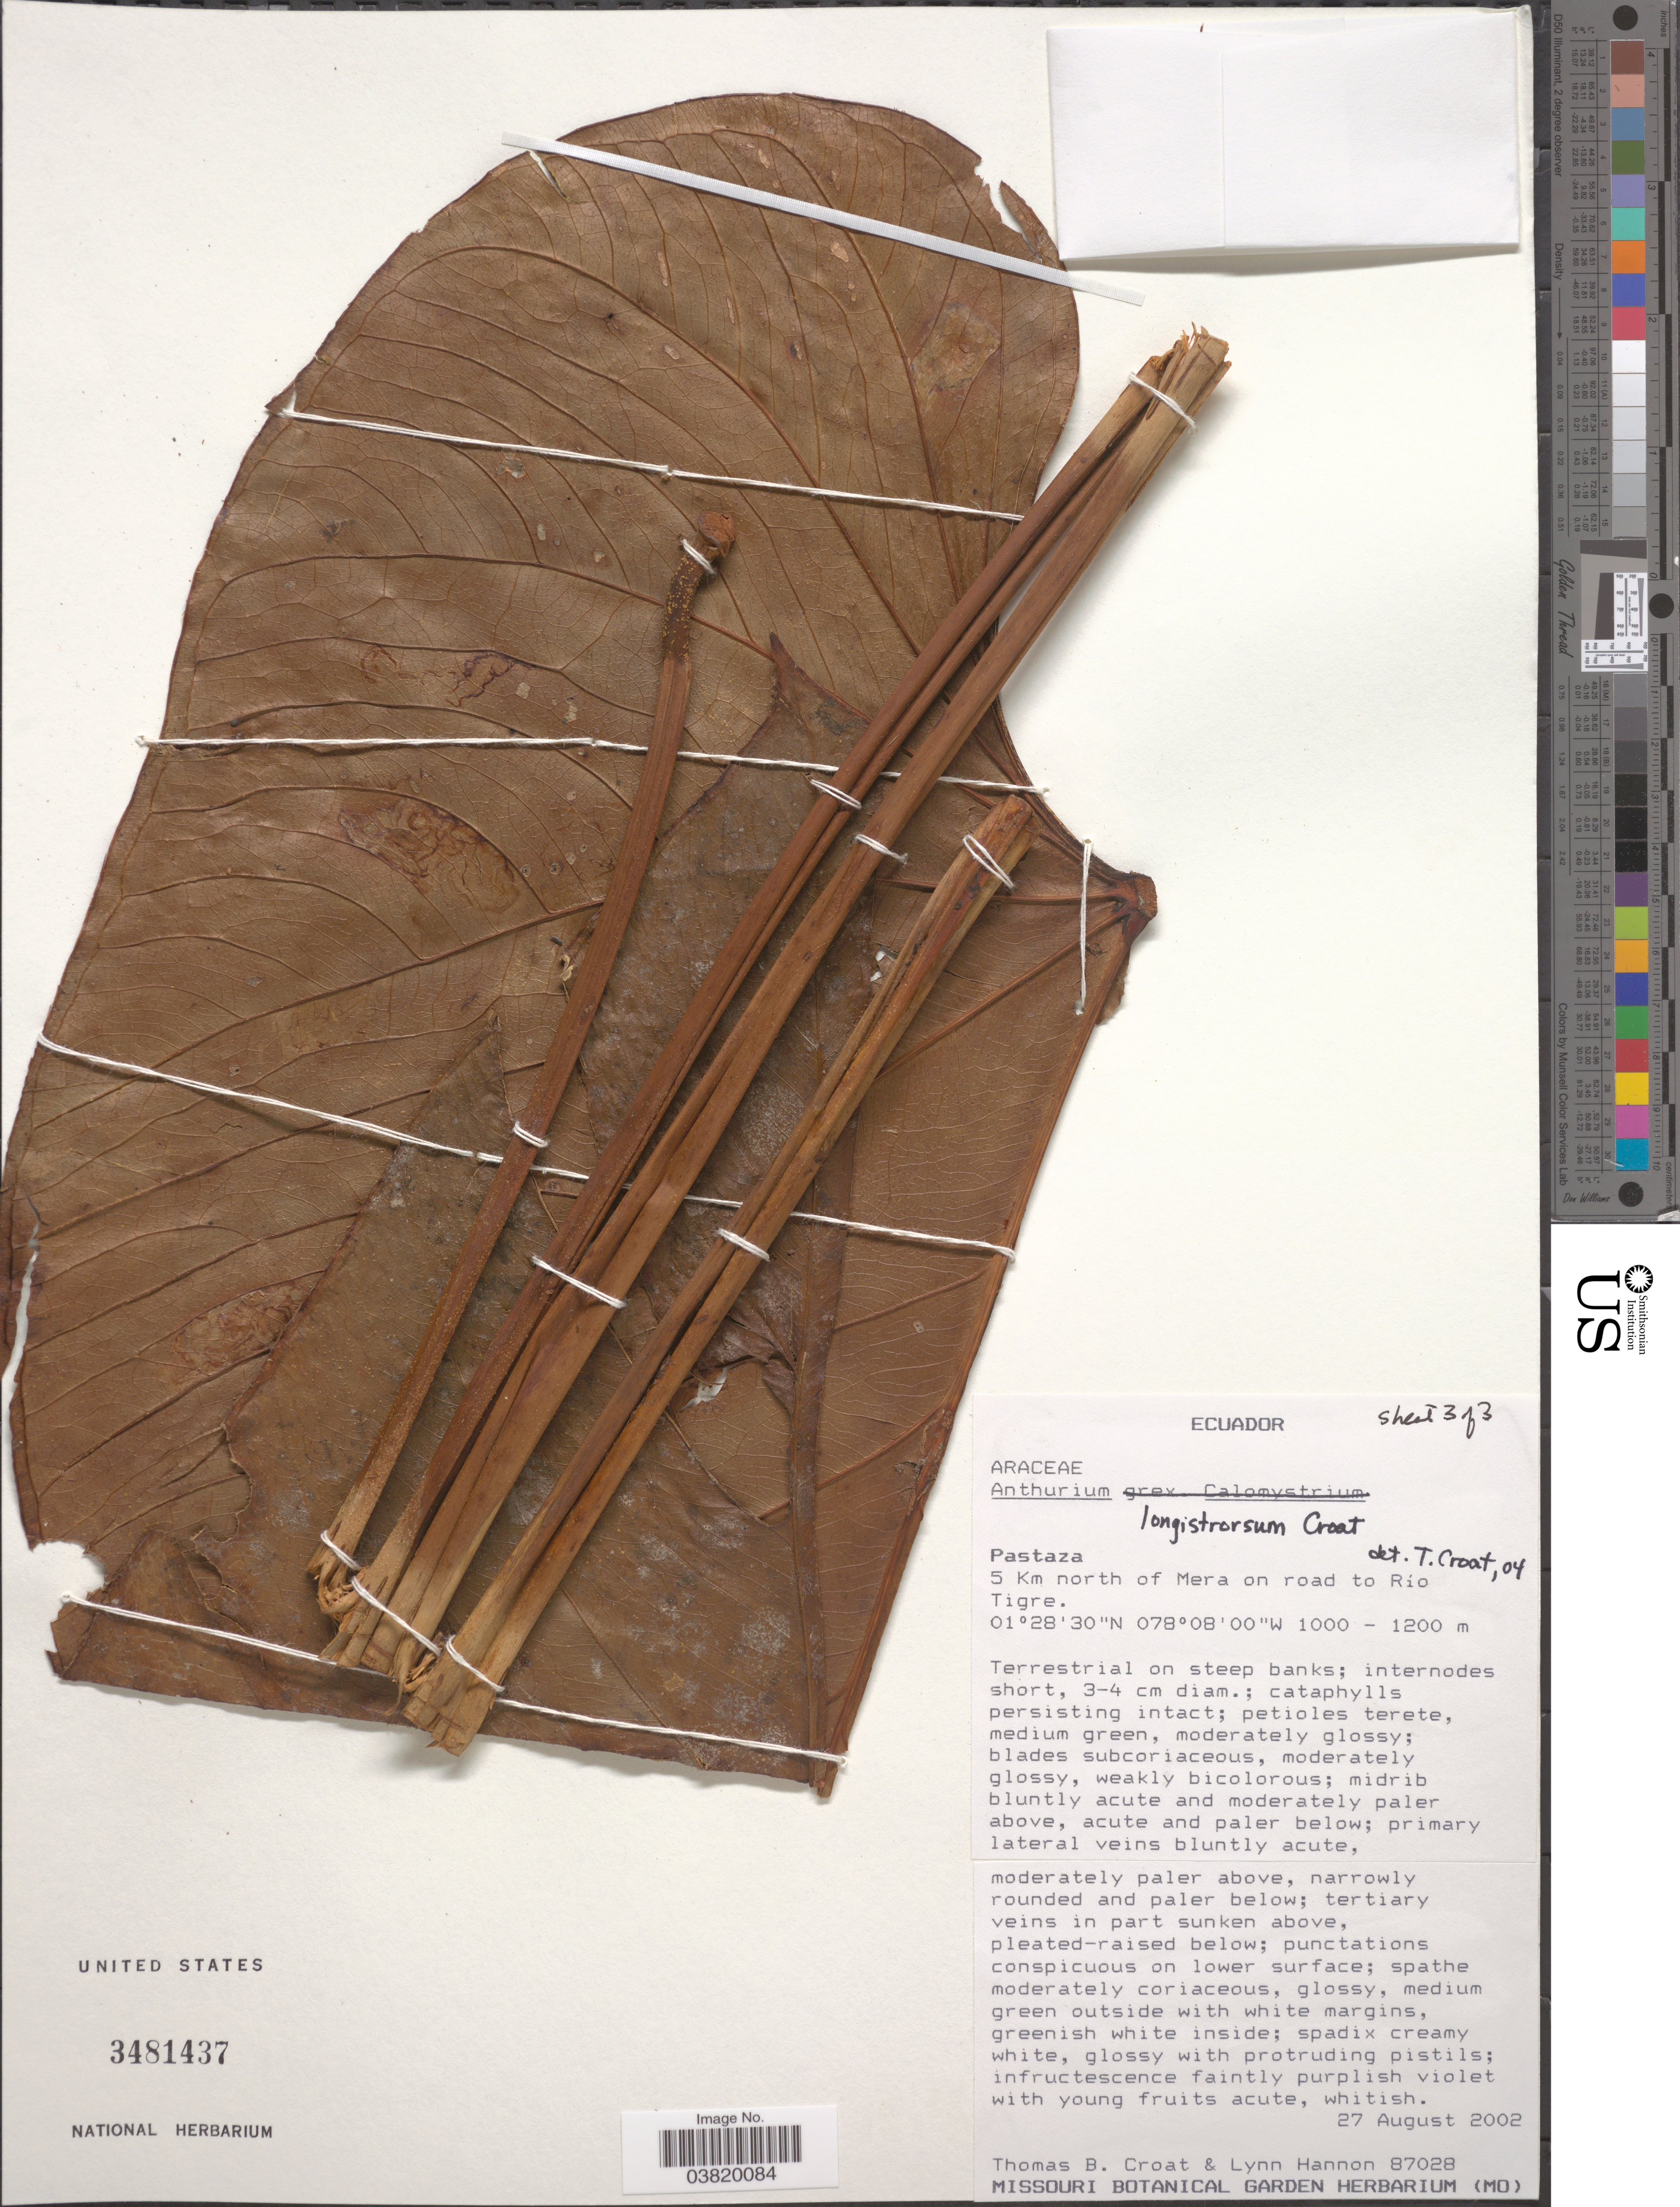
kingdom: Plantae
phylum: Tracheophyta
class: Liliopsida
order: Alismatales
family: Araceae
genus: Anthurium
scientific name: Anthurium longistrorsum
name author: Croat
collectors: T. B. Croat & L. Hannon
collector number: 87028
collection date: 2002-08-27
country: Ecuador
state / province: Pastaza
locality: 5 Km north of Mera on road to Río Tigre.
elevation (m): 1000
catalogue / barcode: US 3481437